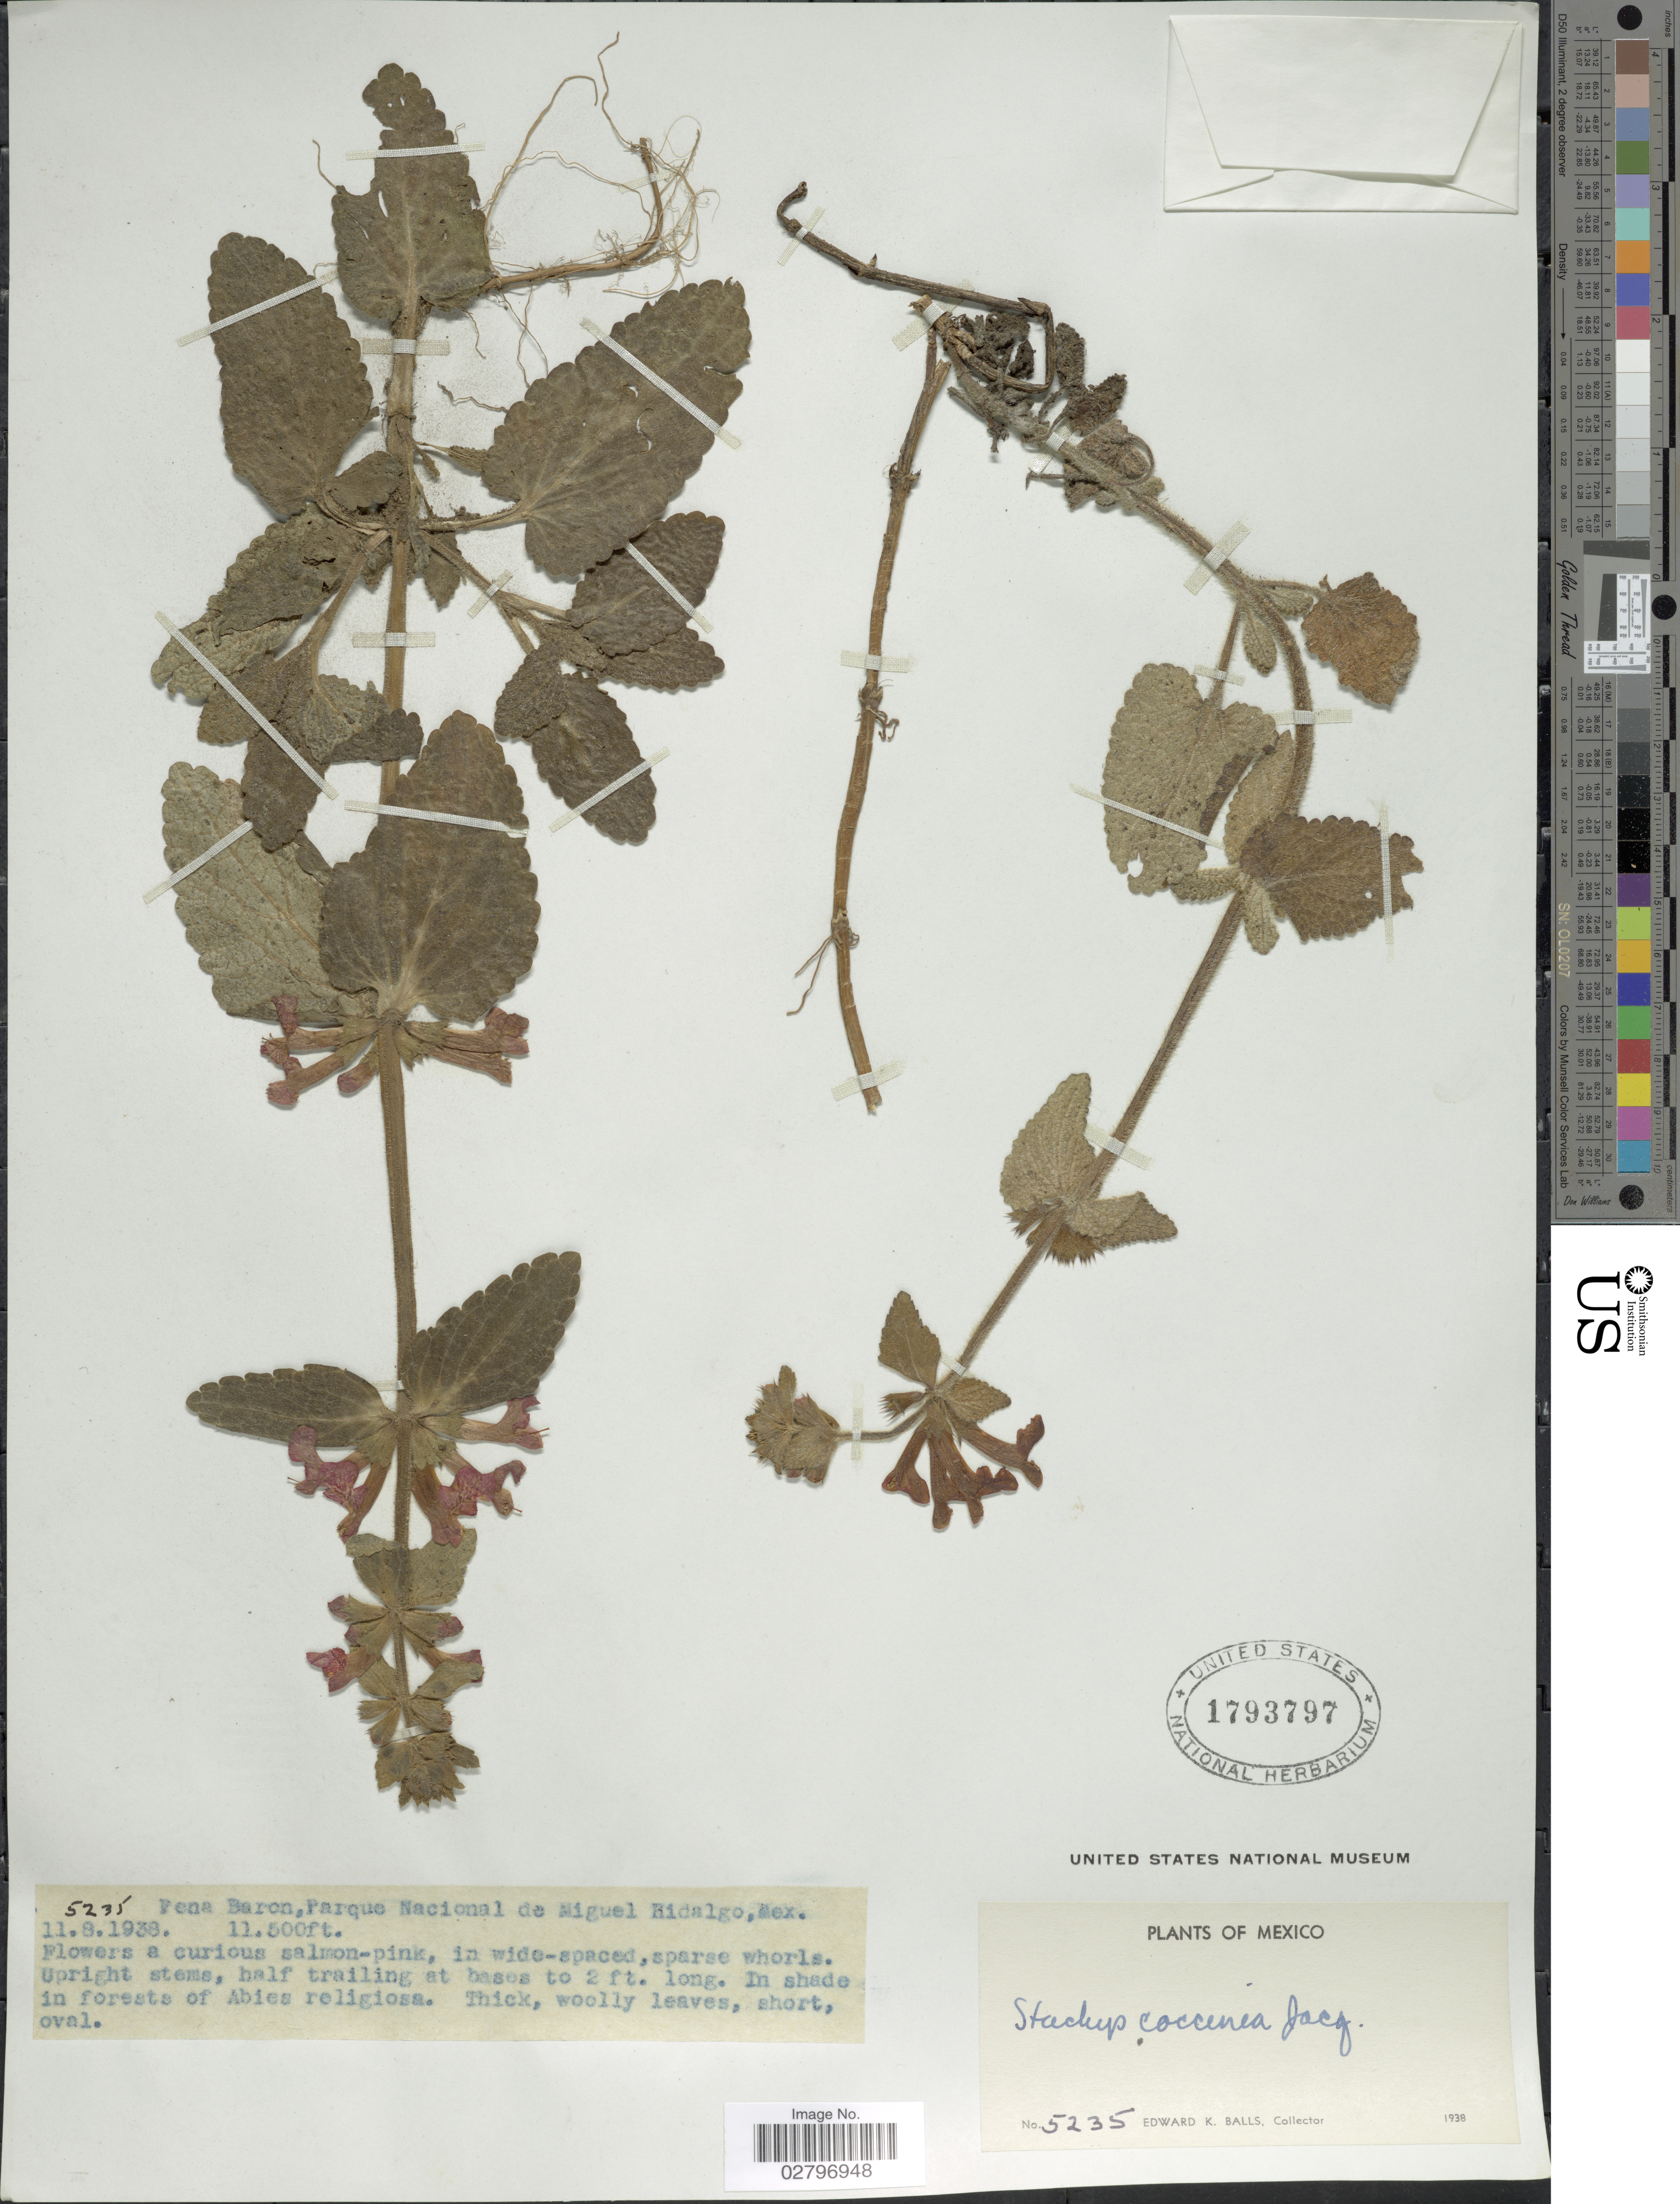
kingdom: Plantae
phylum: Tracheophyta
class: Magnoliopsida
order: Lamiales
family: Lamiaceae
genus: Stachys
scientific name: Stachys coccinea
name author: Ortega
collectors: E. K. Balls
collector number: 5235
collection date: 1938-08-11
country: Mexico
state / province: Hidalgo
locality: Fena Baron, Parque Nacional de Miguel Hidalgo, Mex.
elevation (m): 3505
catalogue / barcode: US 1793797